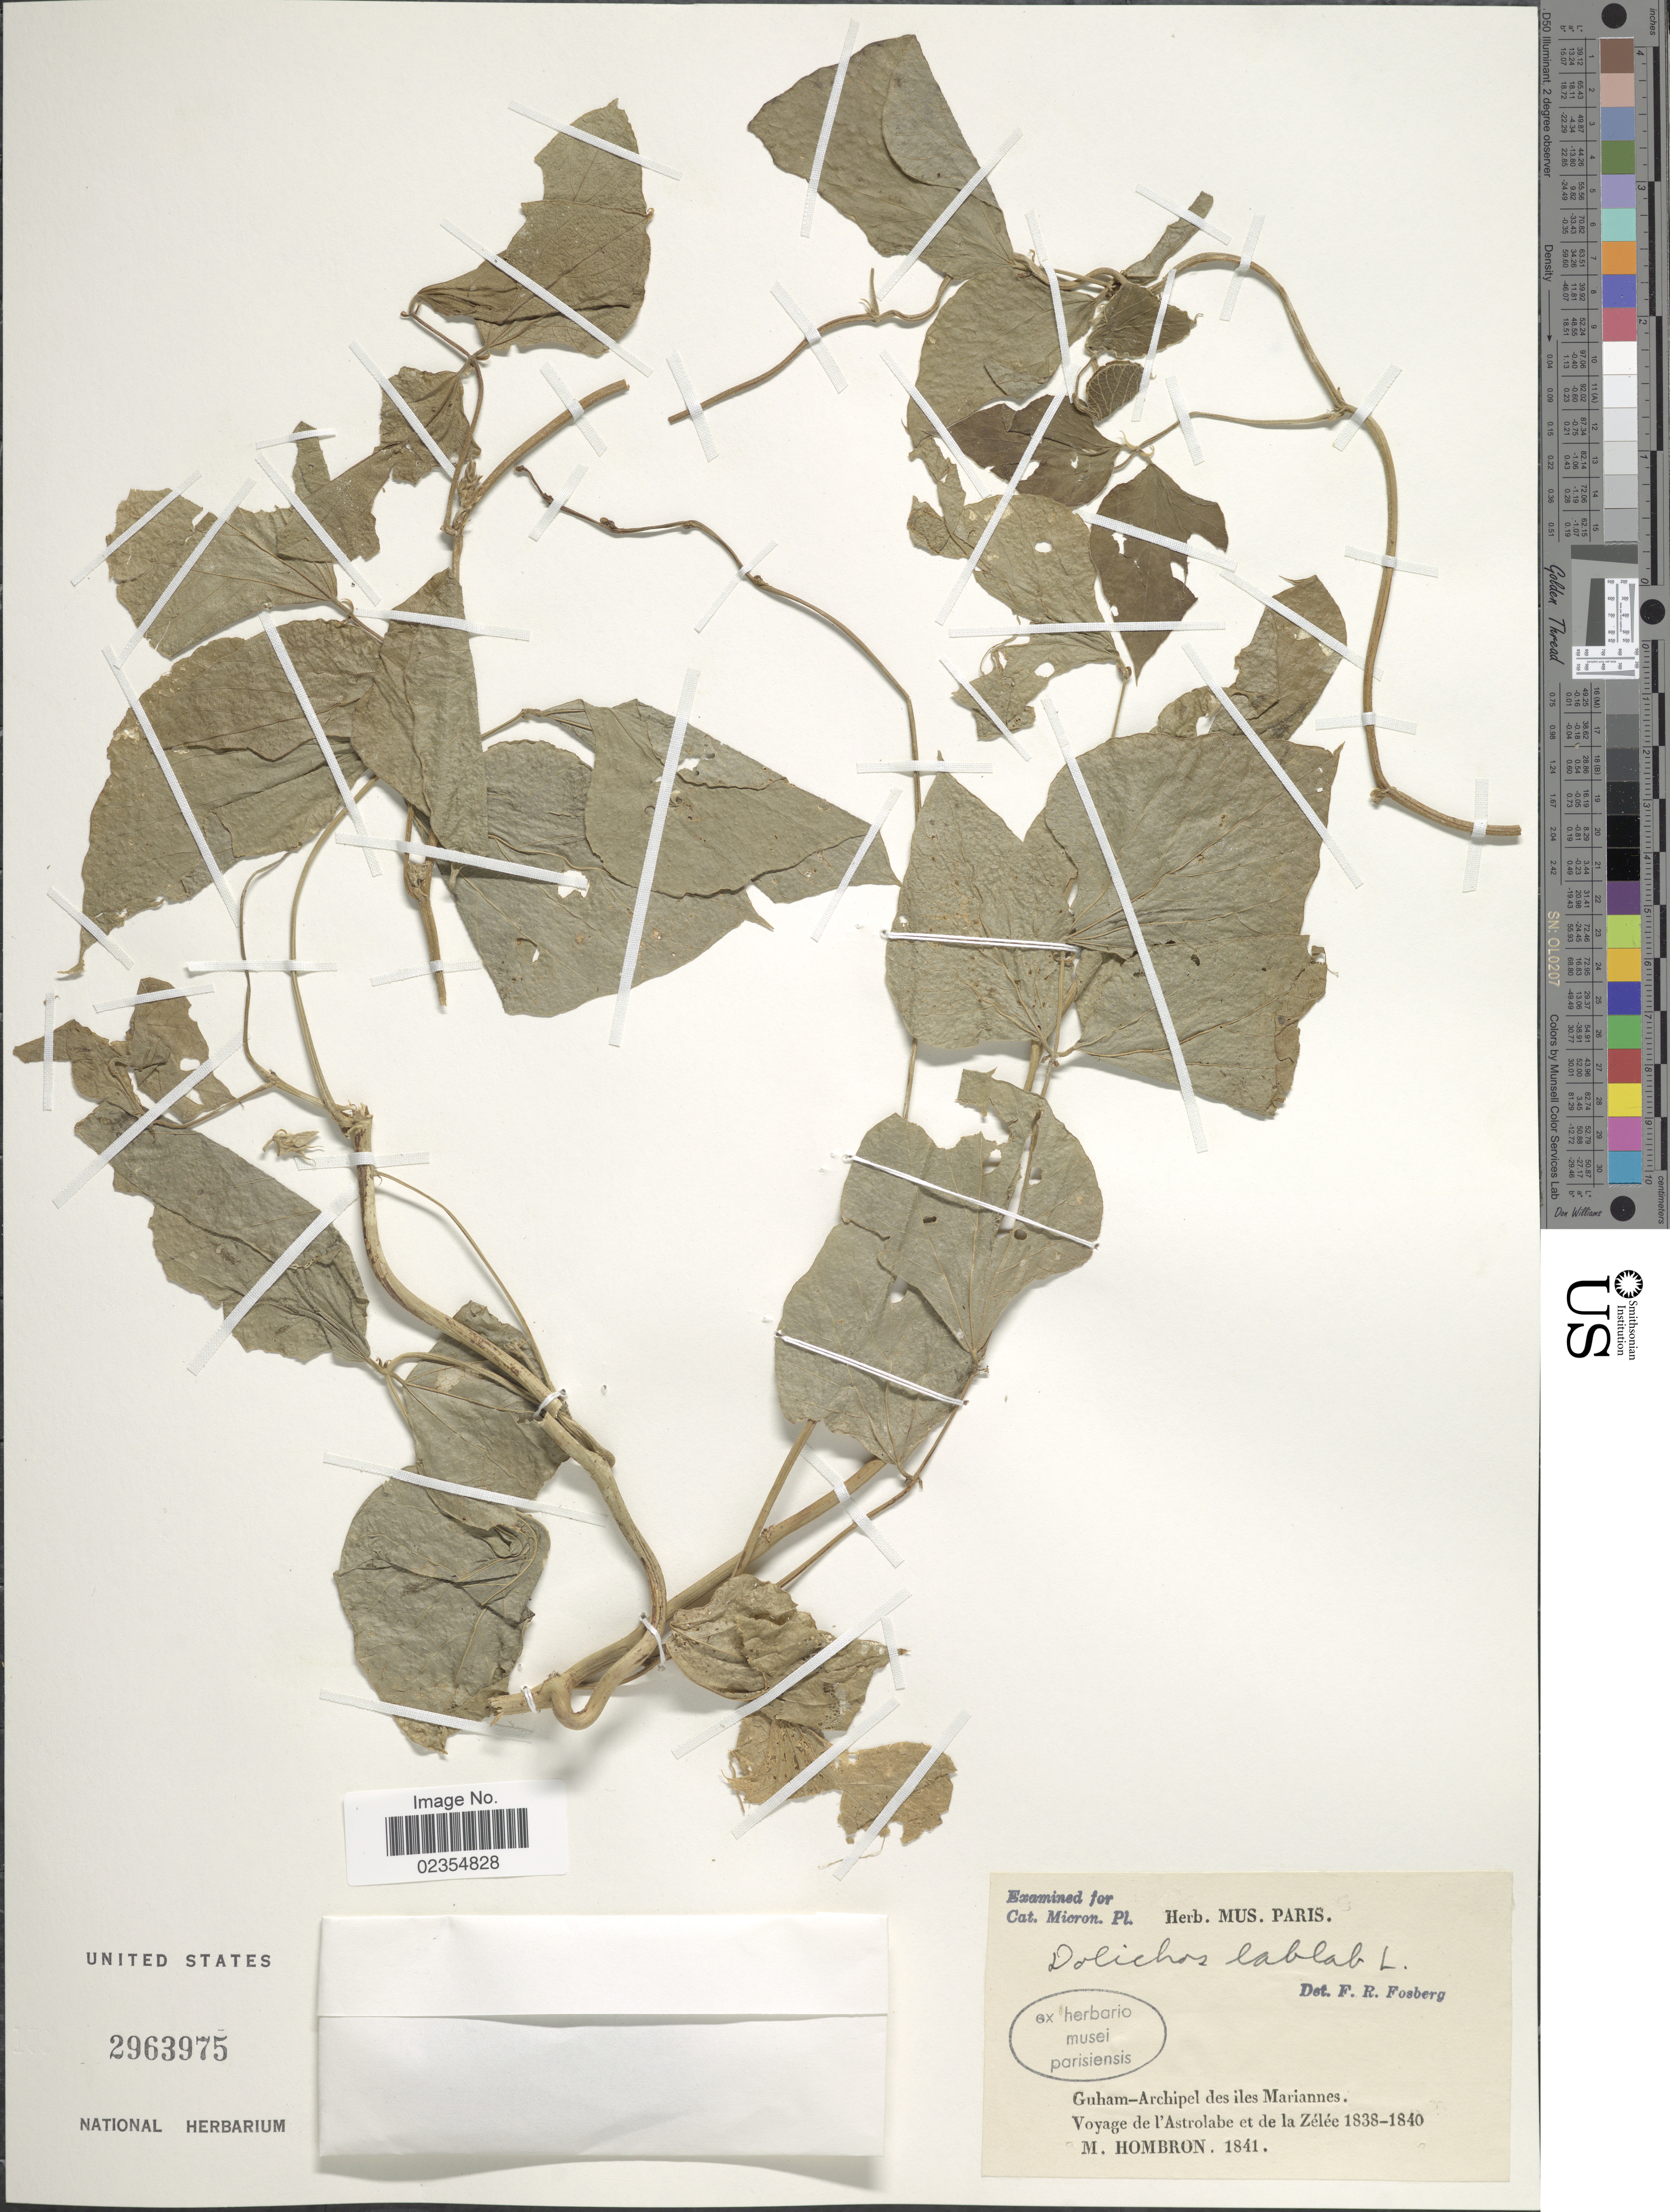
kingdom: Plantae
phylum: Tracheophyta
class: Magnoliopsida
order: Fabales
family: Fabaceae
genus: Lablab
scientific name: Lablab purpureus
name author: (L.) Sweet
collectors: M. Hombron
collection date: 1841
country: Northern Mariana Islands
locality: Guham-Archipel des iles Mariannes, Voyage de A'strolabe et de la Zelee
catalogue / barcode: US 2963975